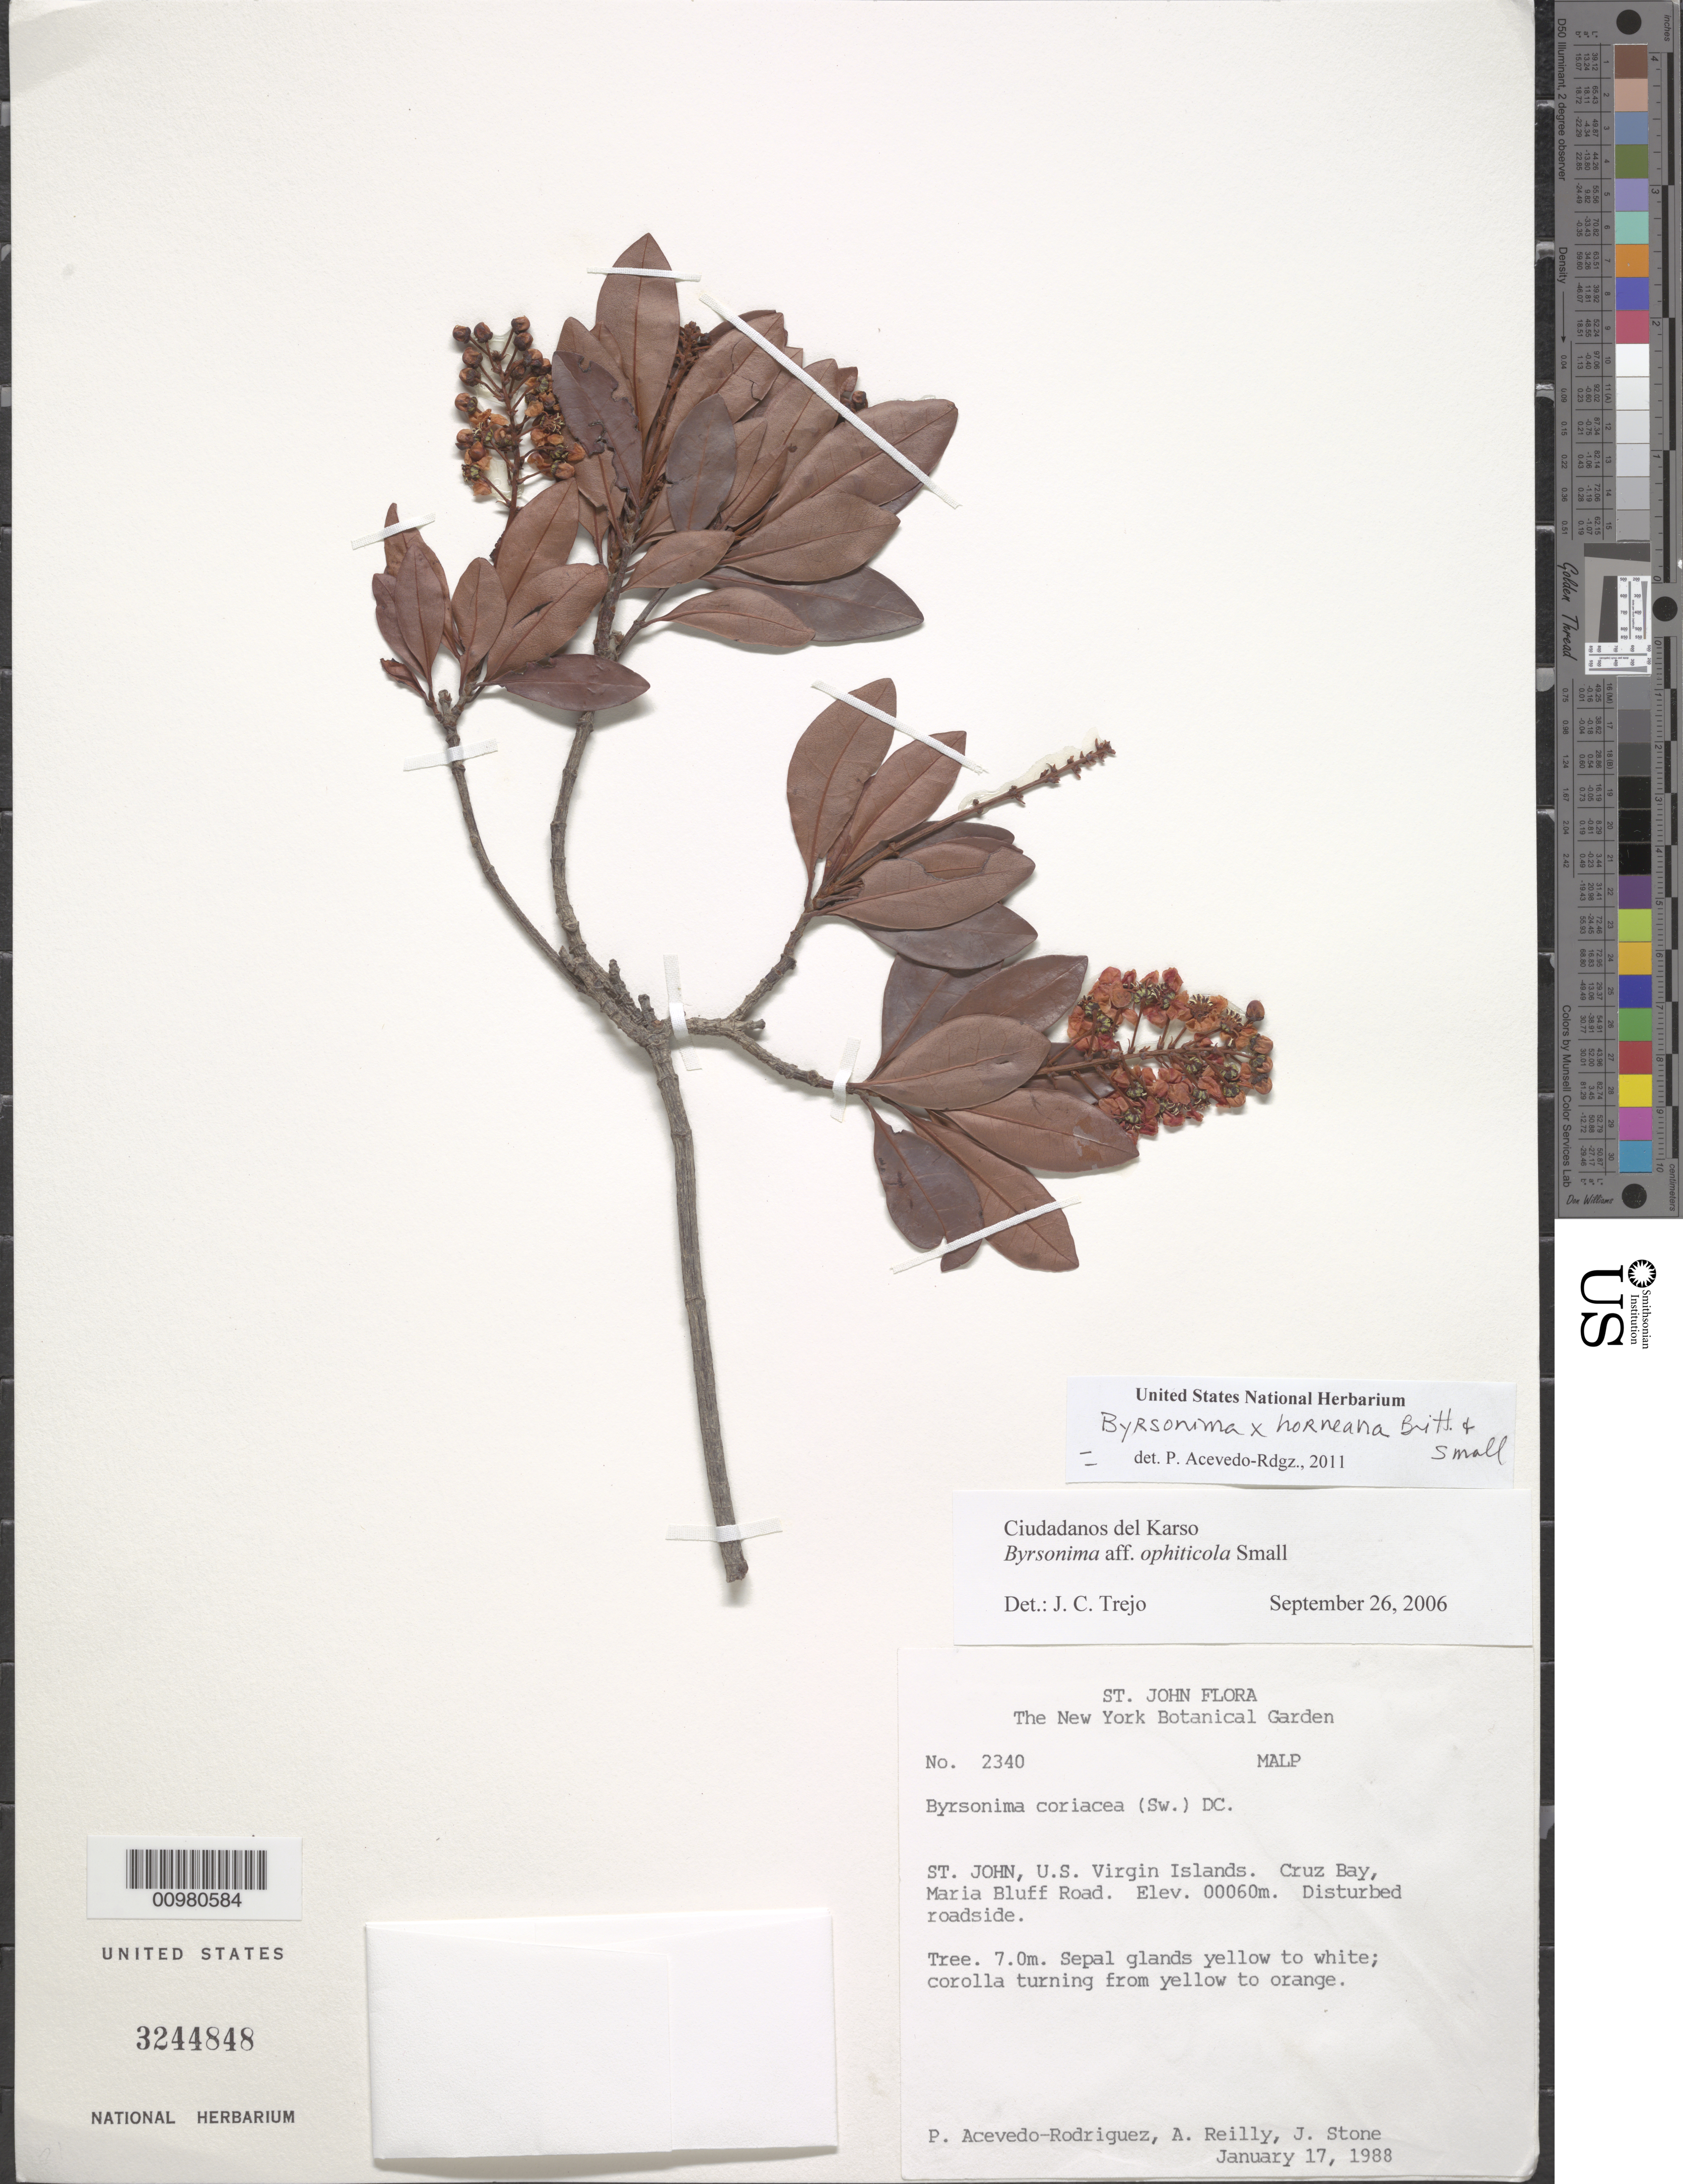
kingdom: Plantae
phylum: Tracheophyta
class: Magnoliopsida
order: Malpighiales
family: Malpighiaceae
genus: Byrsonima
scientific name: Byrsonima x horneana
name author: Britton & Small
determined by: Acevedo-Rodríguez, P., (BOT), Smithsonian Institution - National Museum of Natural History (UNITED STATES)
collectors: P. Acevedo-Rodr., A. Reilly & J. Stone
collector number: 2340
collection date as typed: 17 Jan 1988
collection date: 1988-01-17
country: U.S. Virgin Islands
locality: Cruz Bay Quarter; Maria Bluff Road.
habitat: Disturbed roadside.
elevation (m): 60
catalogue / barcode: US 3244848